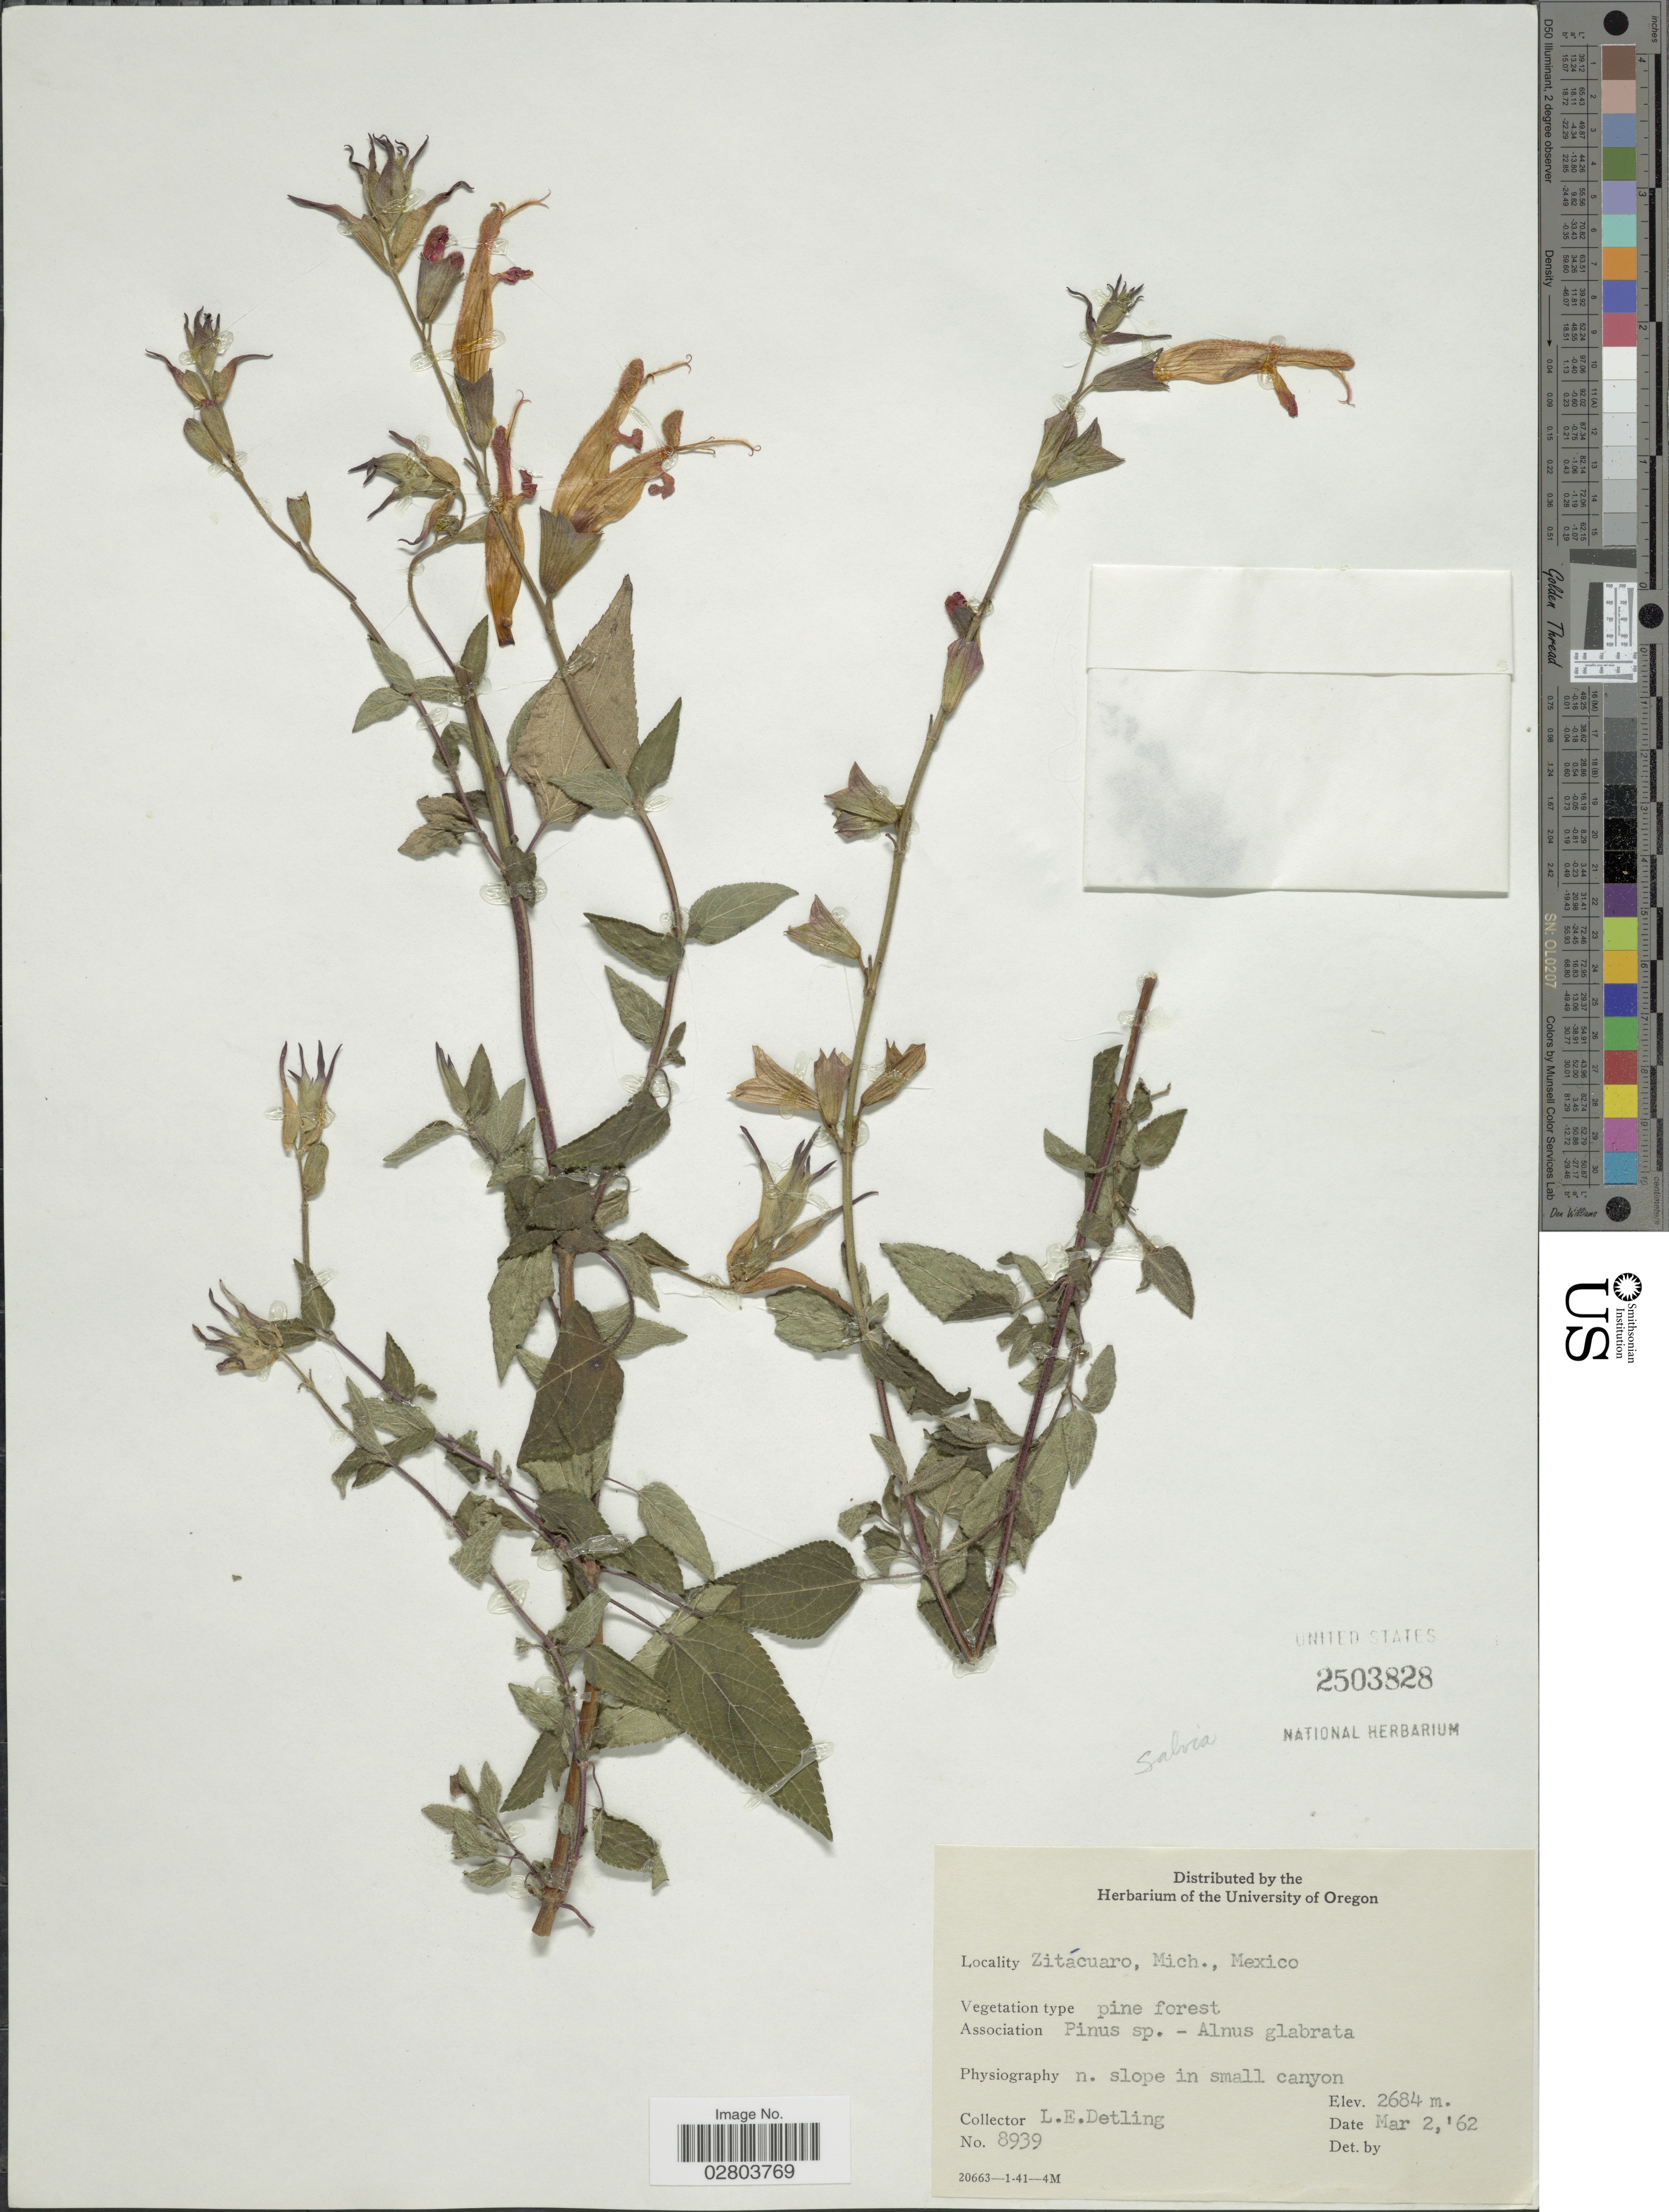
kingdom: Plantae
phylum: Tracheophyta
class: Magnoliopsida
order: Lamiales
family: Lamiaceae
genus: Salvia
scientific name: Salvia sp.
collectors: L. E. Detling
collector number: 8939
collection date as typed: Transcribed d/m/y: 2/3/62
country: Mexico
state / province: Michoacán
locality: Zitácuaro, Mich., Mexico.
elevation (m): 2684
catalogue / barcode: US 2503828